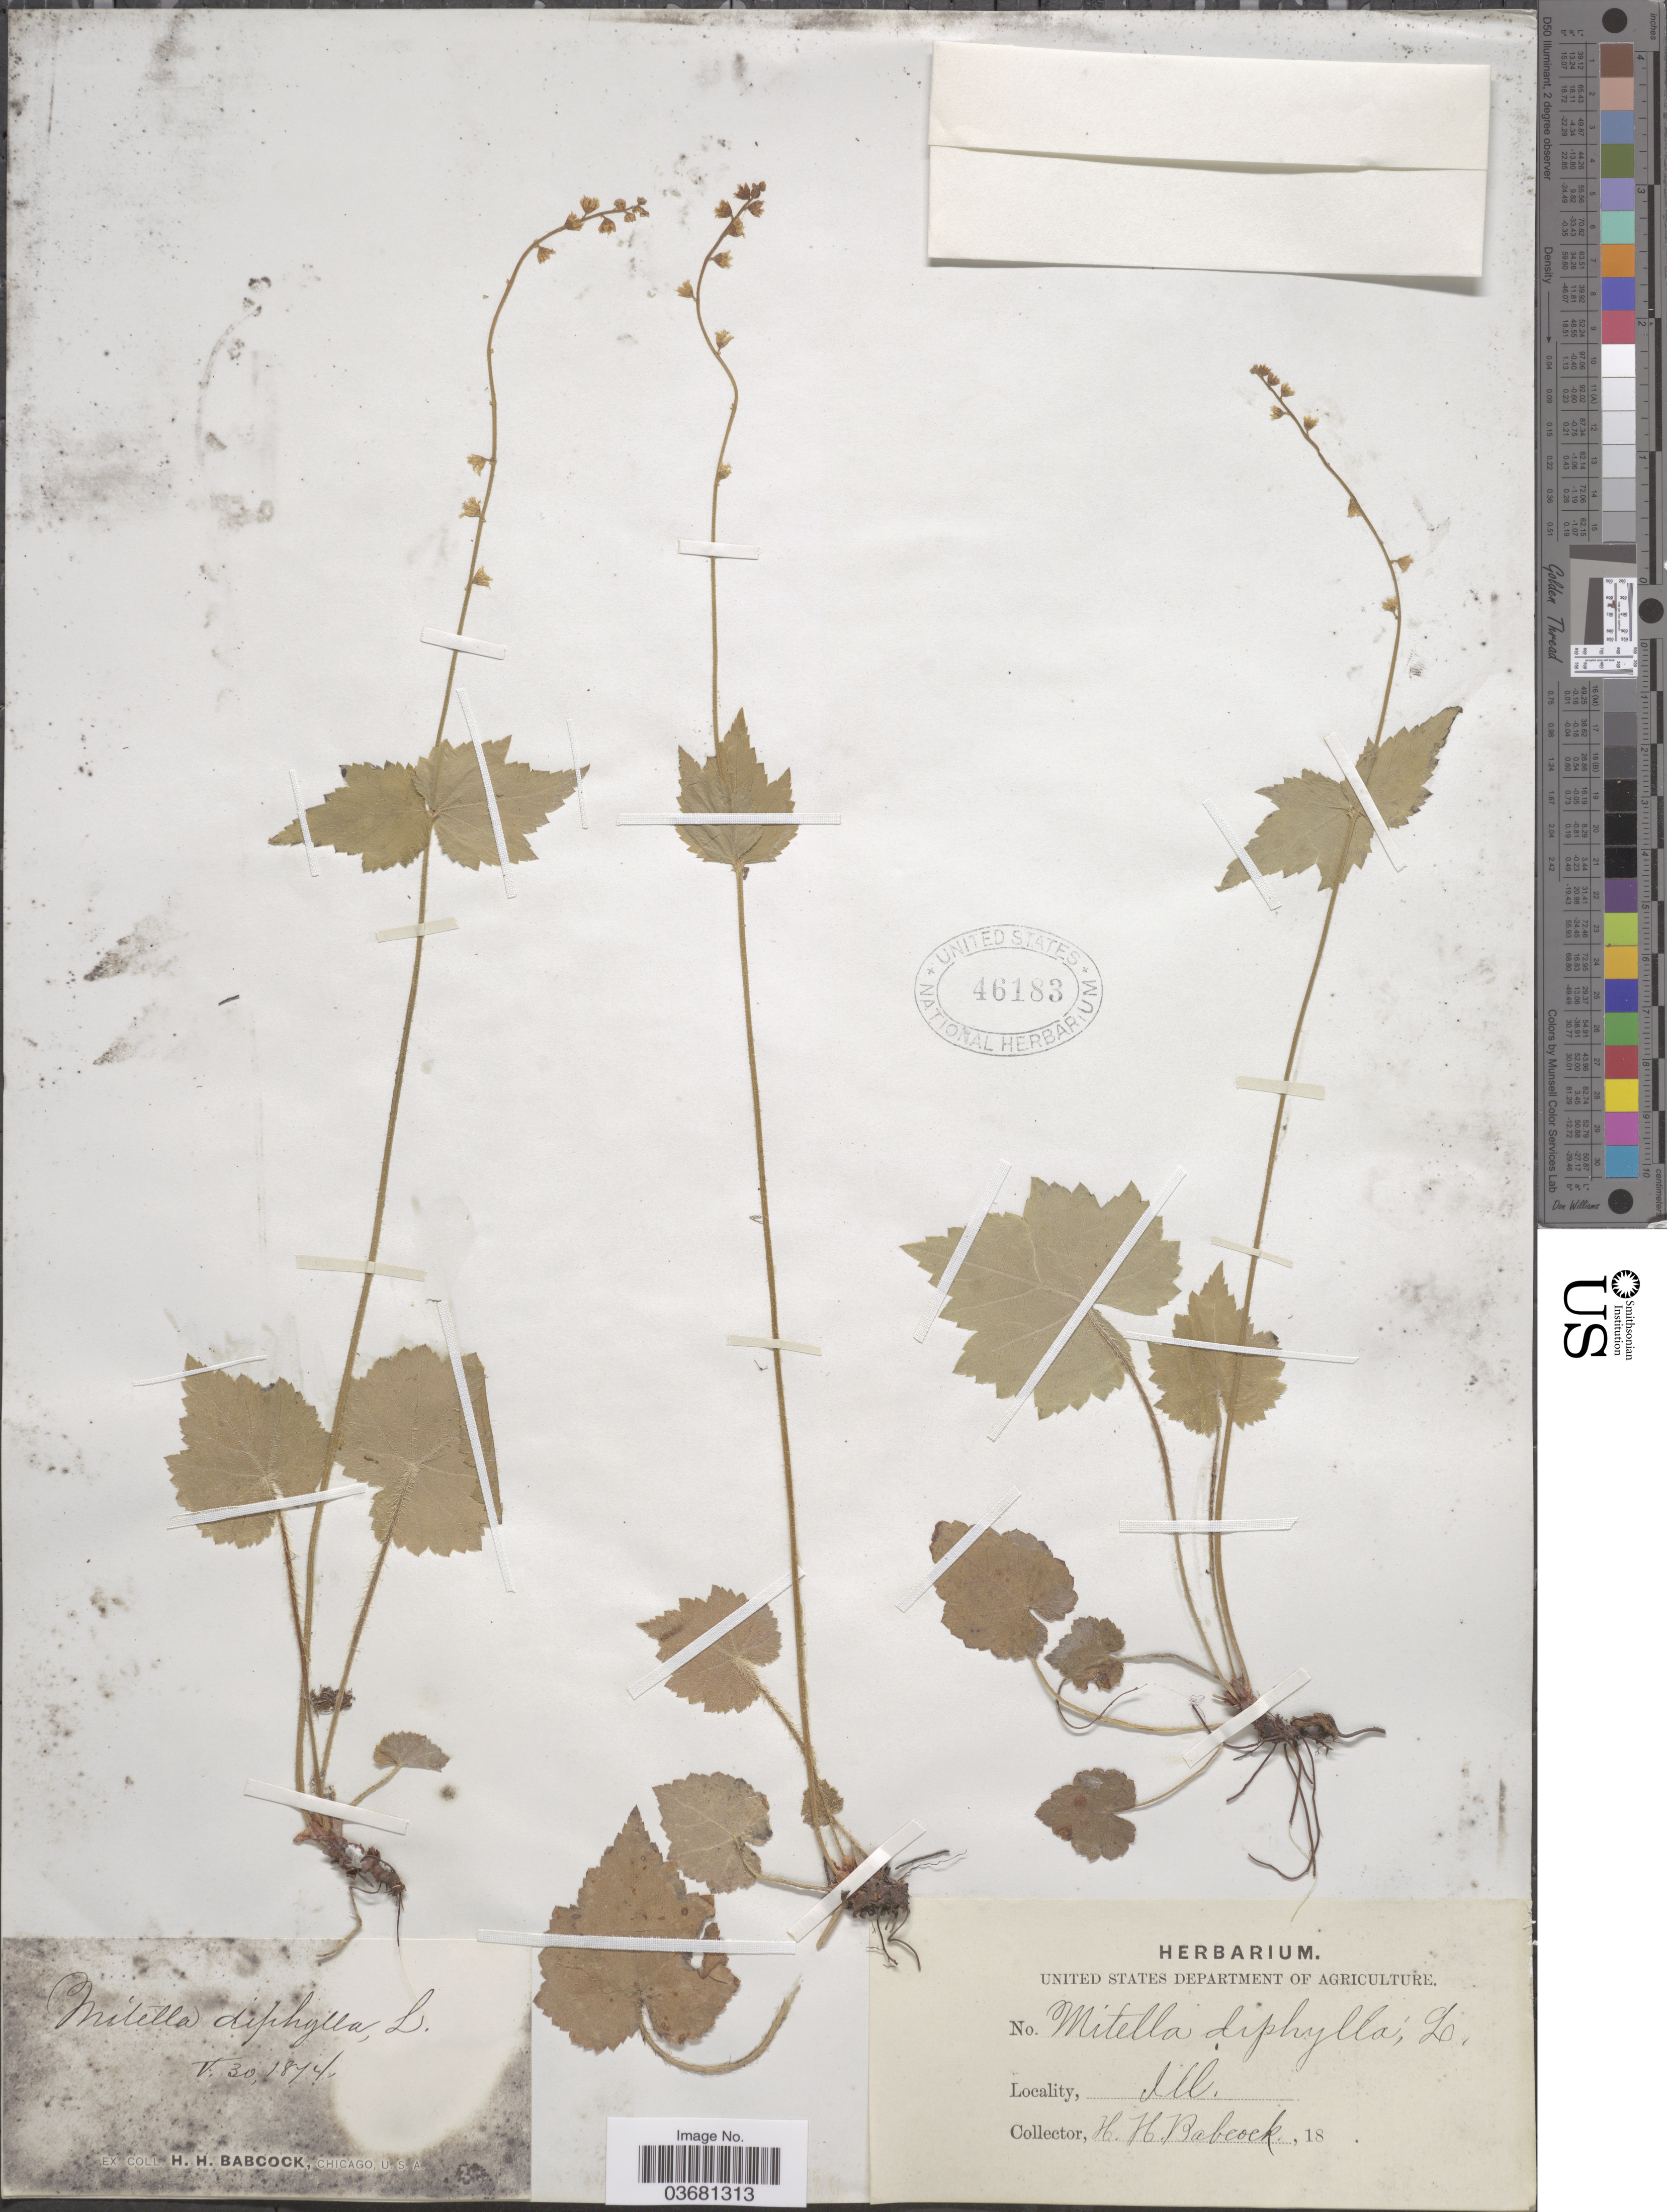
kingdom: Plantae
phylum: Tracheophyta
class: Magnoliopsida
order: Saxifragales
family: Saxifragaceae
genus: Mitella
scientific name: Mitella diphylla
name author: L.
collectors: H. Babcock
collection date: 1874-05-30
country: United States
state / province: Illinois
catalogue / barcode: US 46183